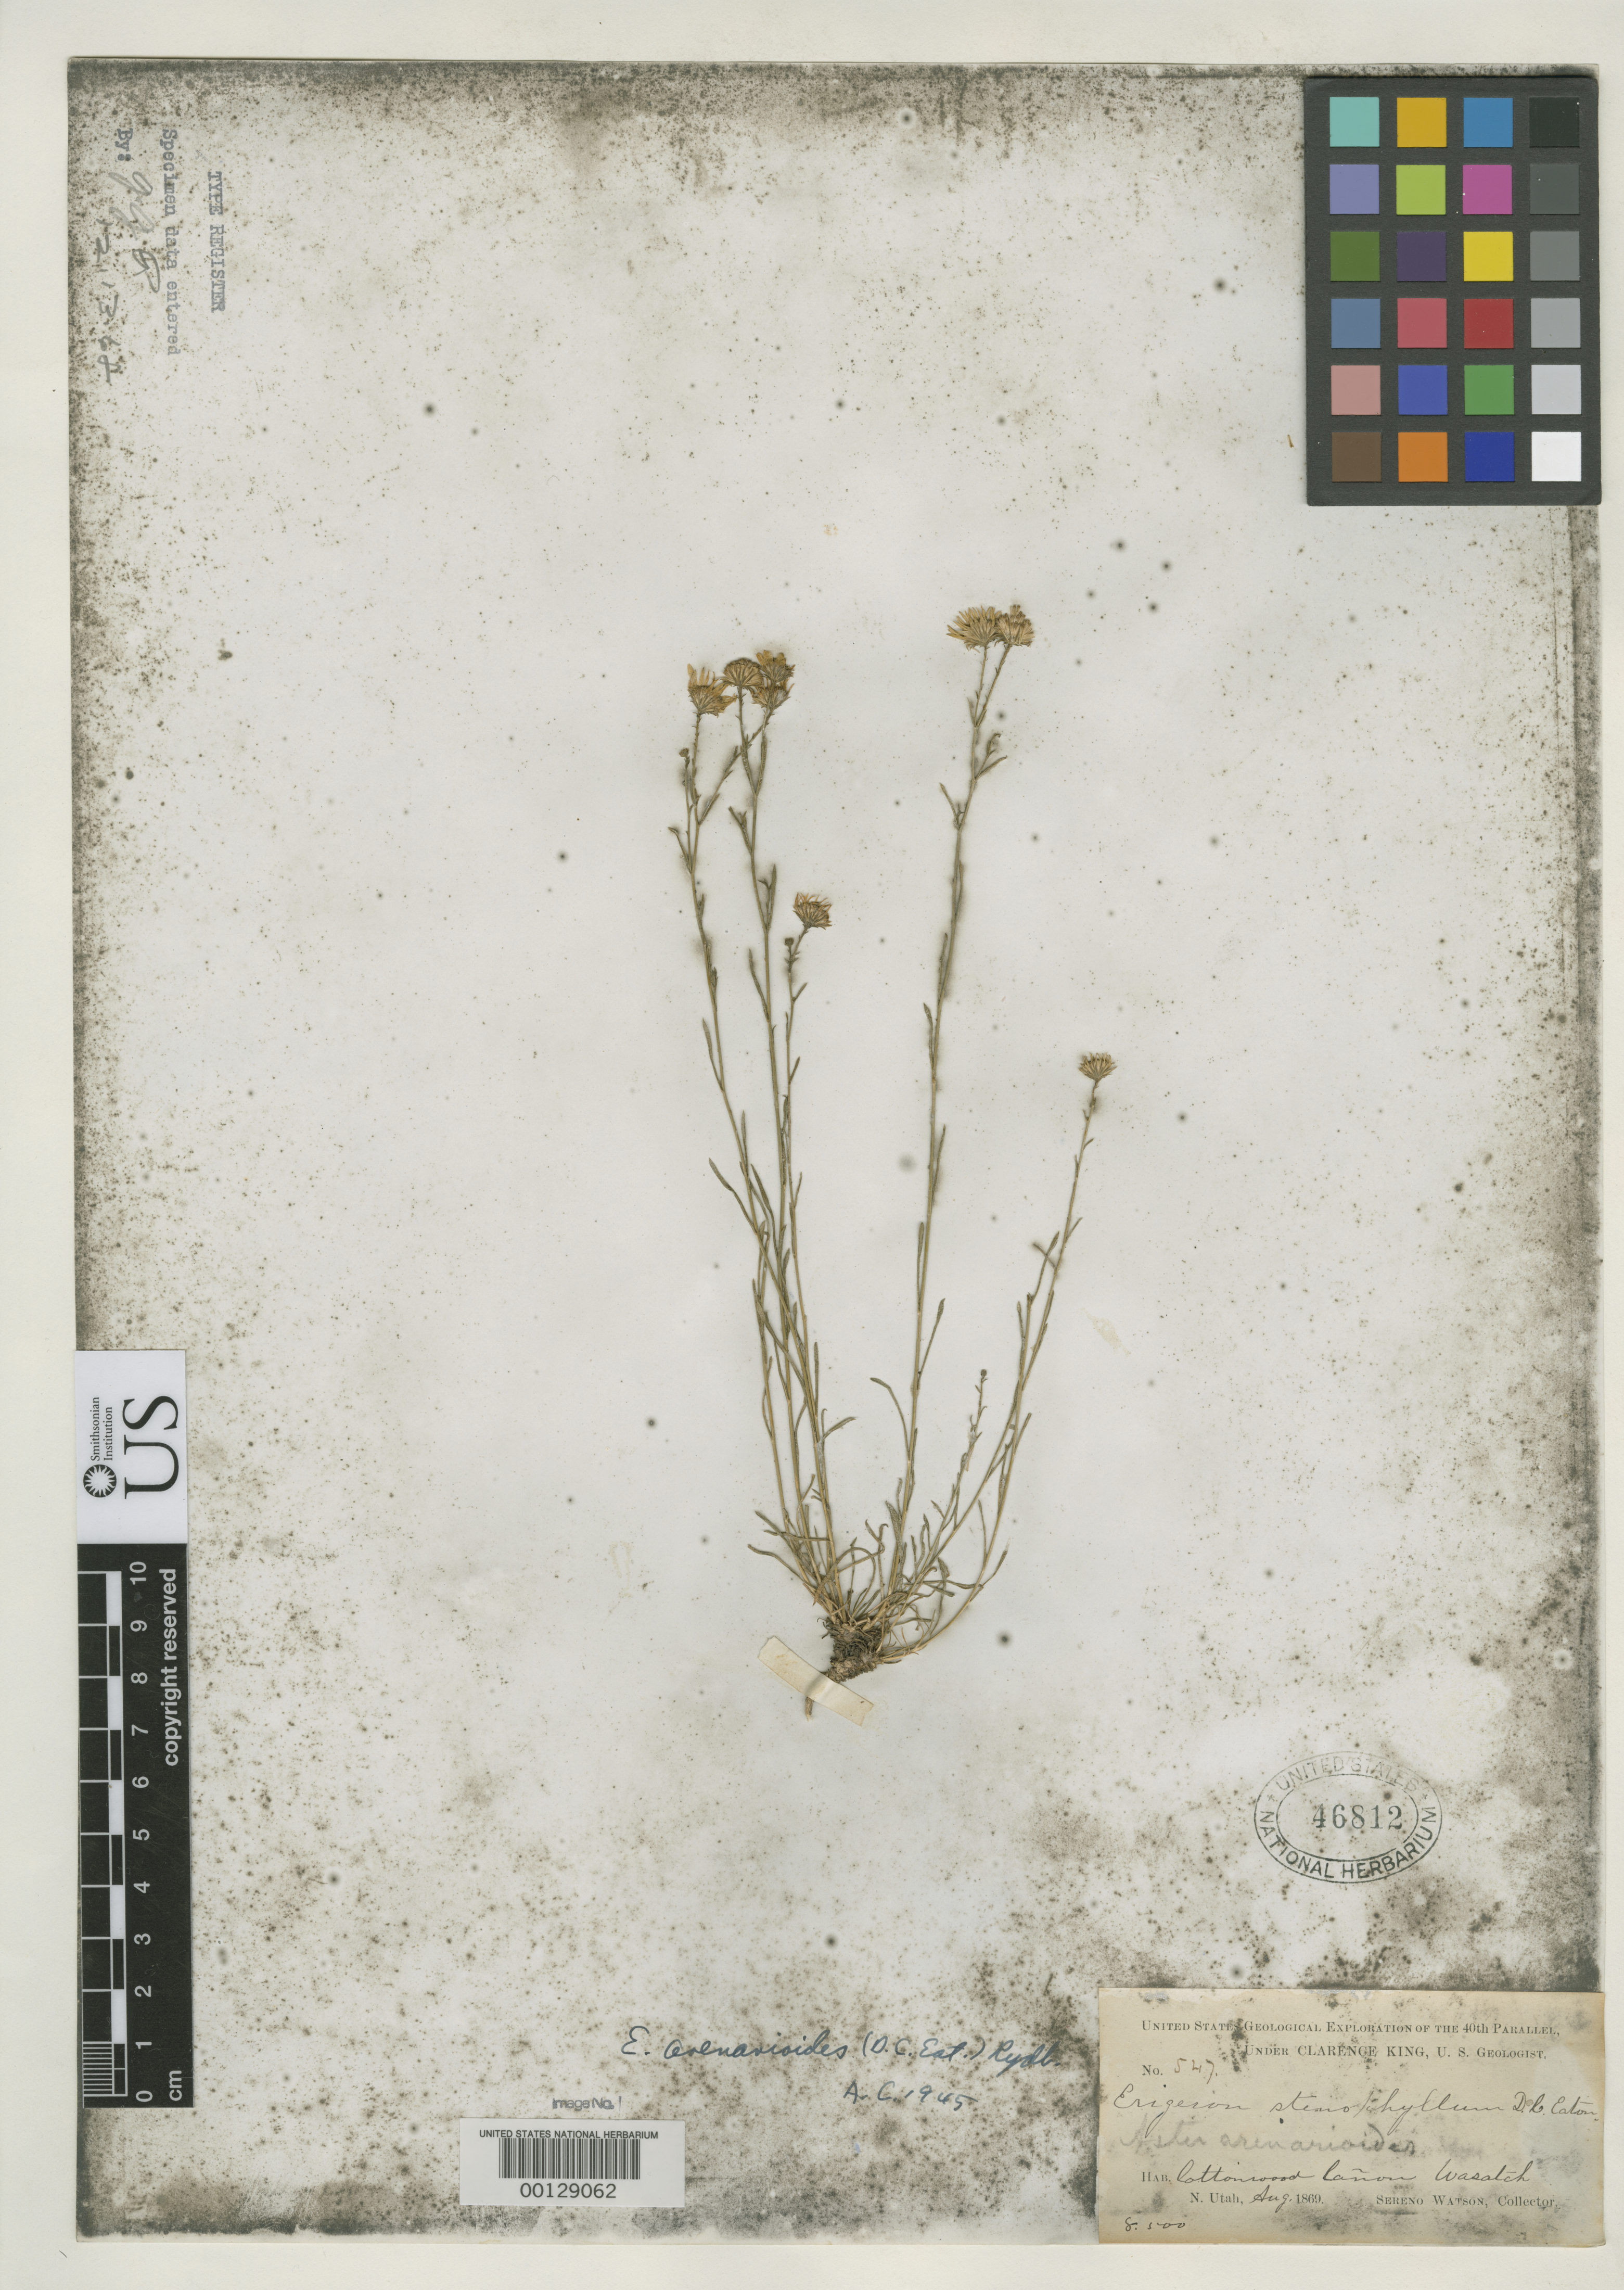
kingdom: Plantae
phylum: Tracheophyta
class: Magnoliopsida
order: Asterales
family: Asteraceae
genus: Erigeron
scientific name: Erigeron stenophyllum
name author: D.C. Eaton in C. King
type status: Holotype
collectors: S. Watson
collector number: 547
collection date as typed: Aug 1869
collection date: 1869-08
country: United States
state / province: Utah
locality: Wahsatch Mts., Cottonwood Canyon.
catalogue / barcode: US 46812